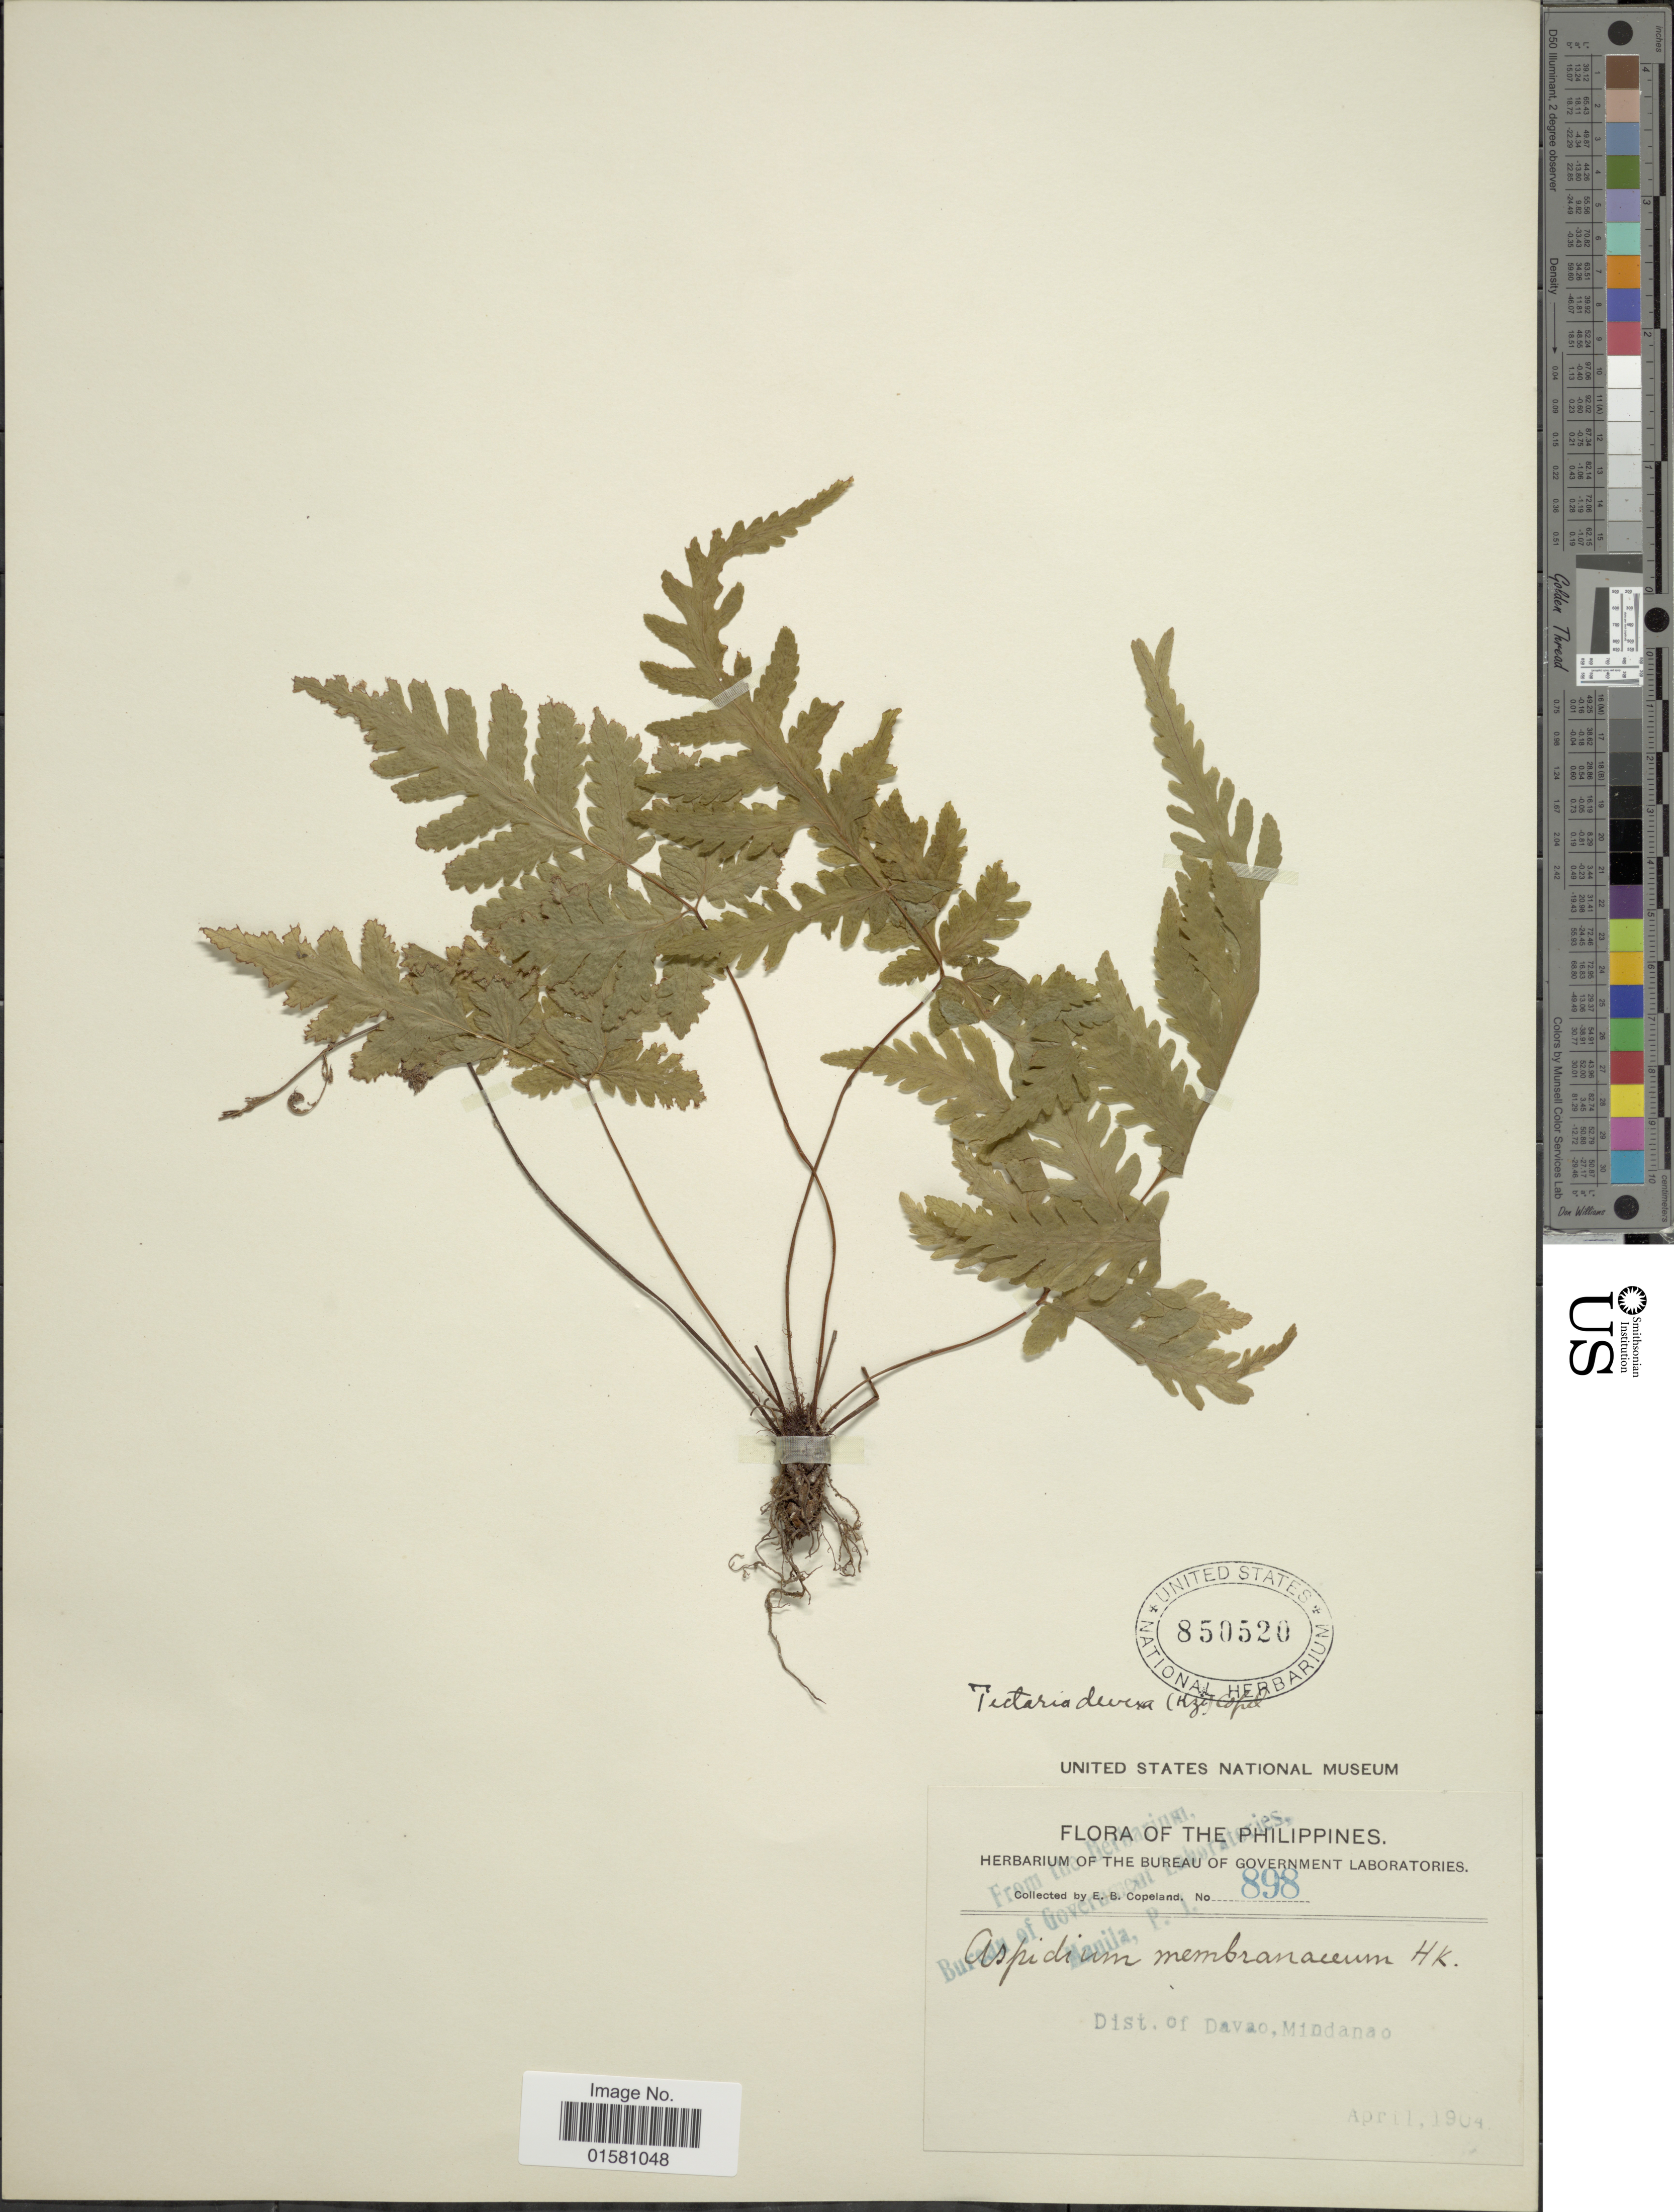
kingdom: Plantae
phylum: Tracheophyta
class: Polypodiopsida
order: Polypodiales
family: Tectariaceae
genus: Tectaria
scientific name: Tectaria devexa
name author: (Kunze) Copel.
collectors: E. B. Copeland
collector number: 898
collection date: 1904-04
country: Philippines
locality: Dist. of Davao, Mindanao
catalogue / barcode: US 850520